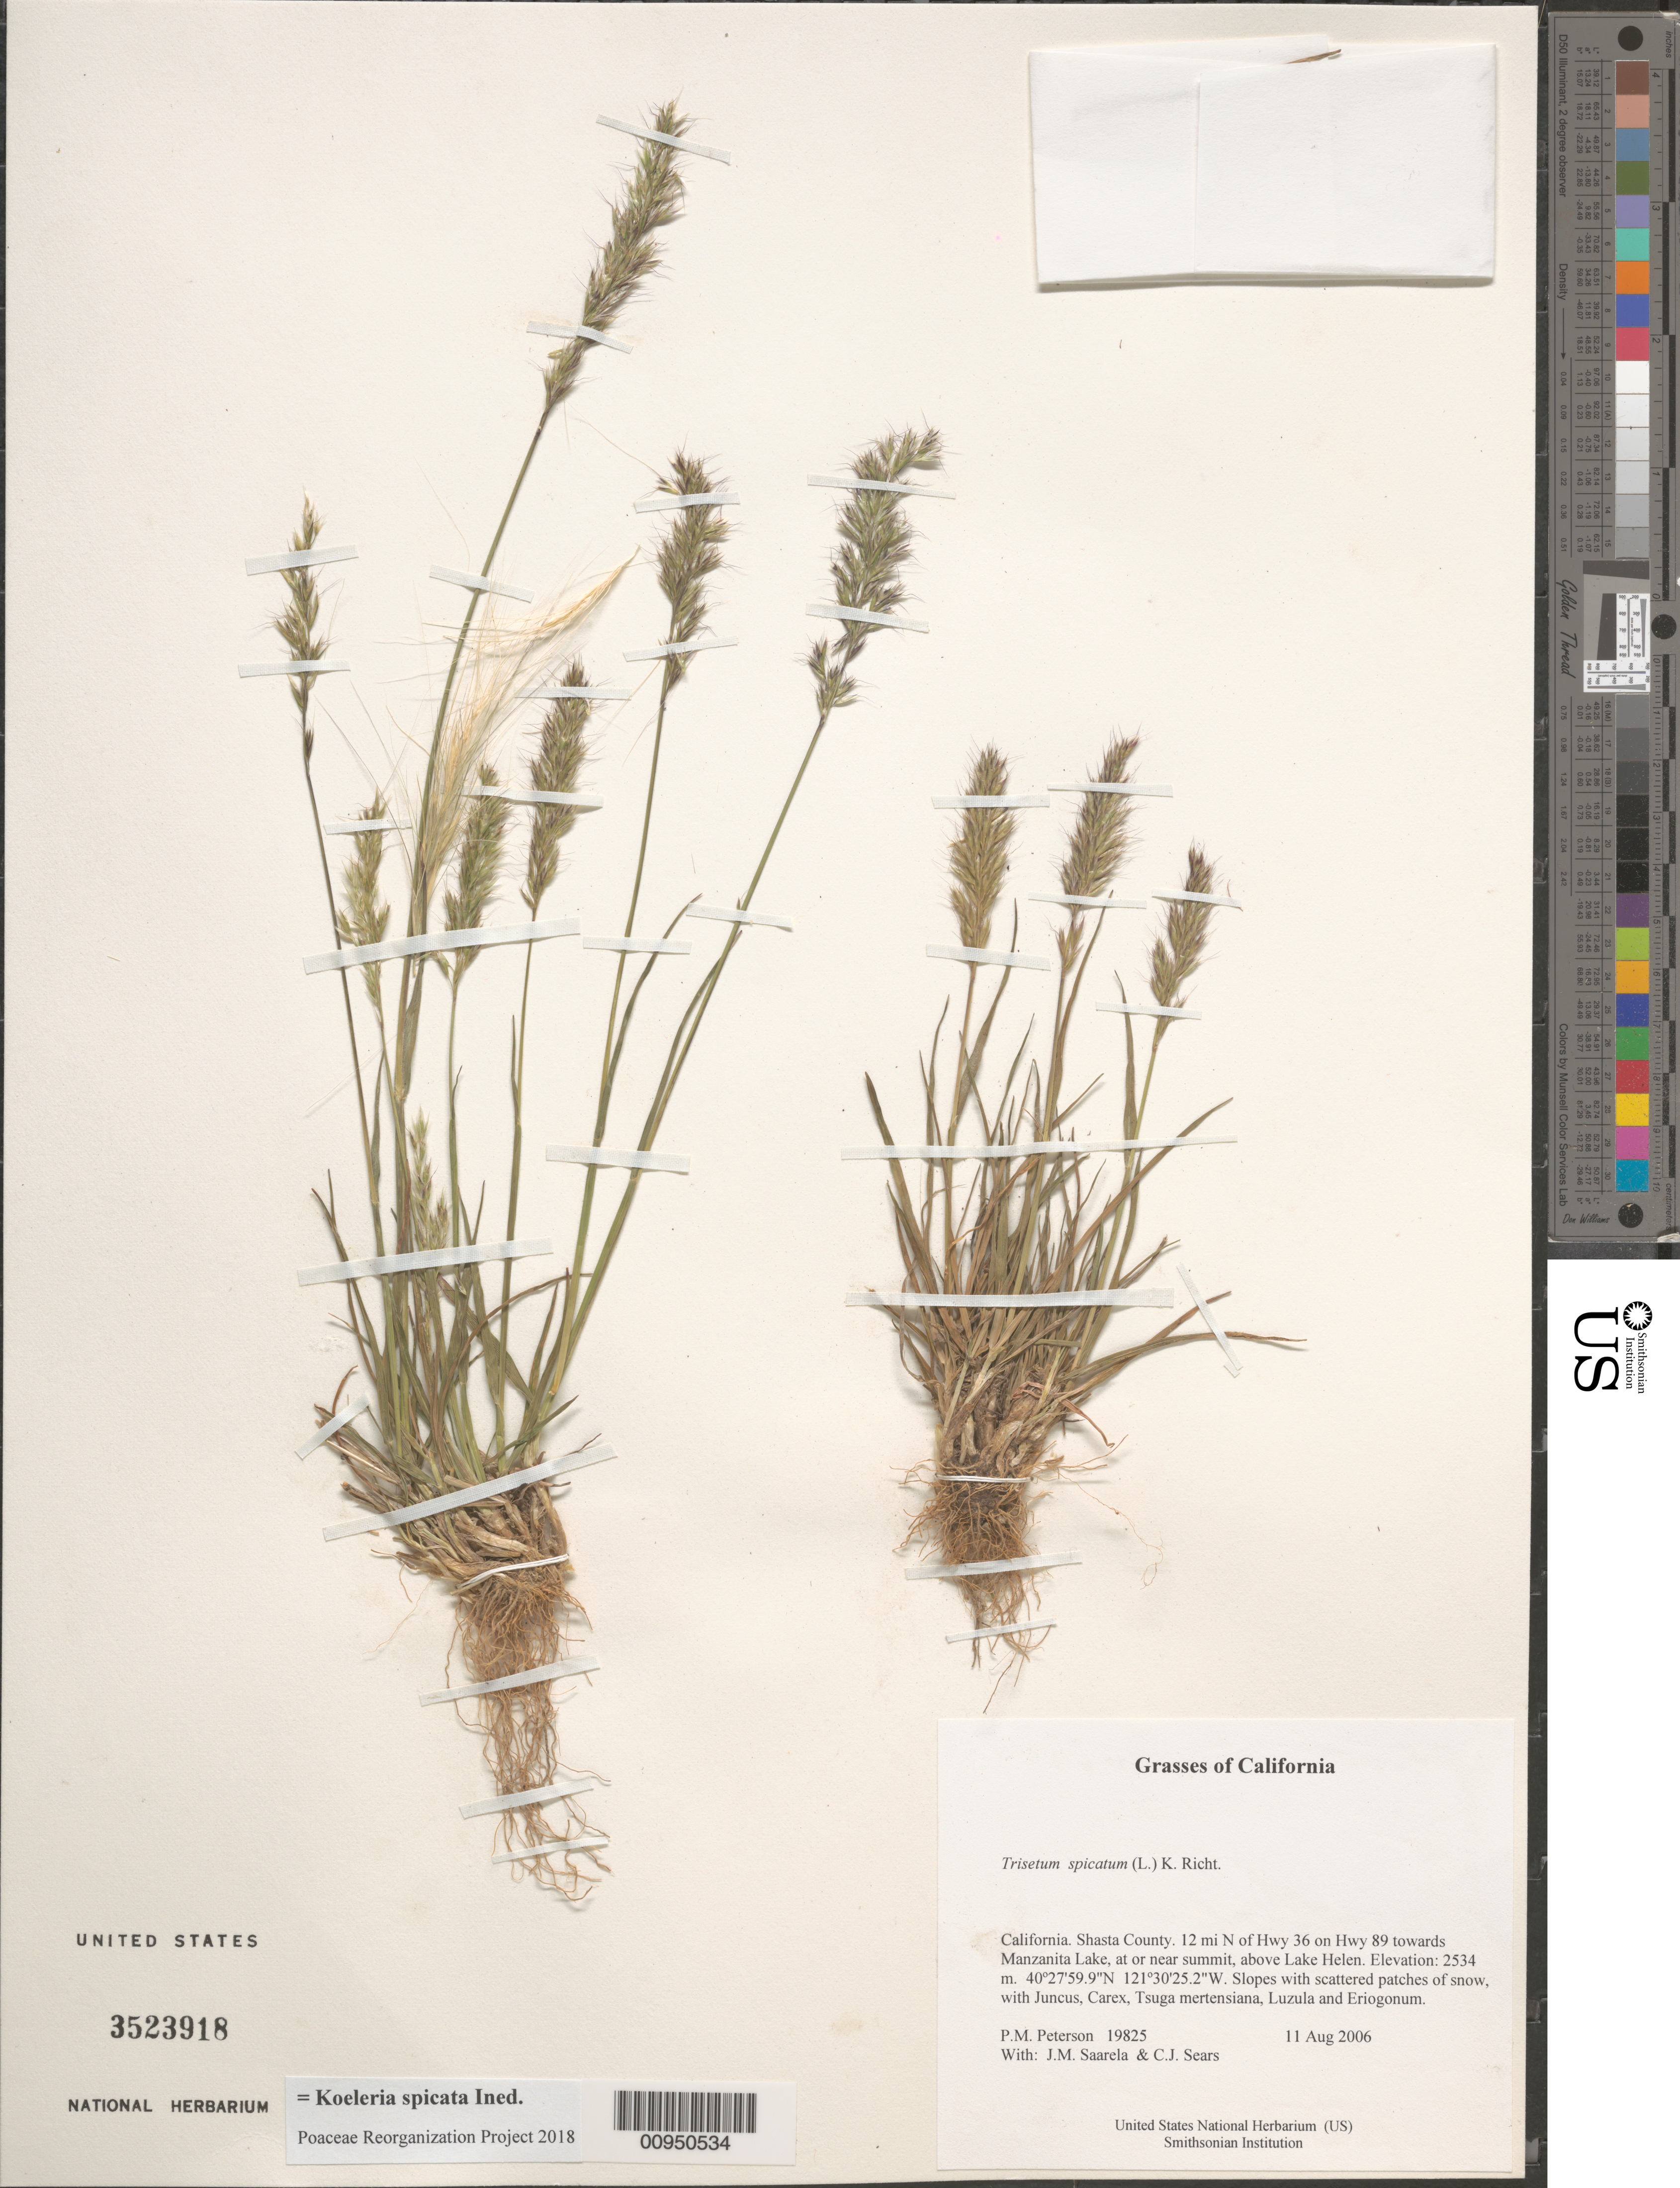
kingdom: Plantae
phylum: Tracheophyta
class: Liliopsida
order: Poales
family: Poaceae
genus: Koeleria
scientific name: Koeleria spicata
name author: (L.) Barberá et al.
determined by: Poaceae Reorganization Project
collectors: P. M. Peterson, J. Saarela & C. Sears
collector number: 19825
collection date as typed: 11 Aug 2006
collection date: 2006-08-11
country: United States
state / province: California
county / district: Shasta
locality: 12 mi N of Hwy 36 on Hwy 89 towards Manzanita Lake, at or near summit, above Lake Helen.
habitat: Slopes with scattered patches of snow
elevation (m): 2534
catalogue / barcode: US 3523918